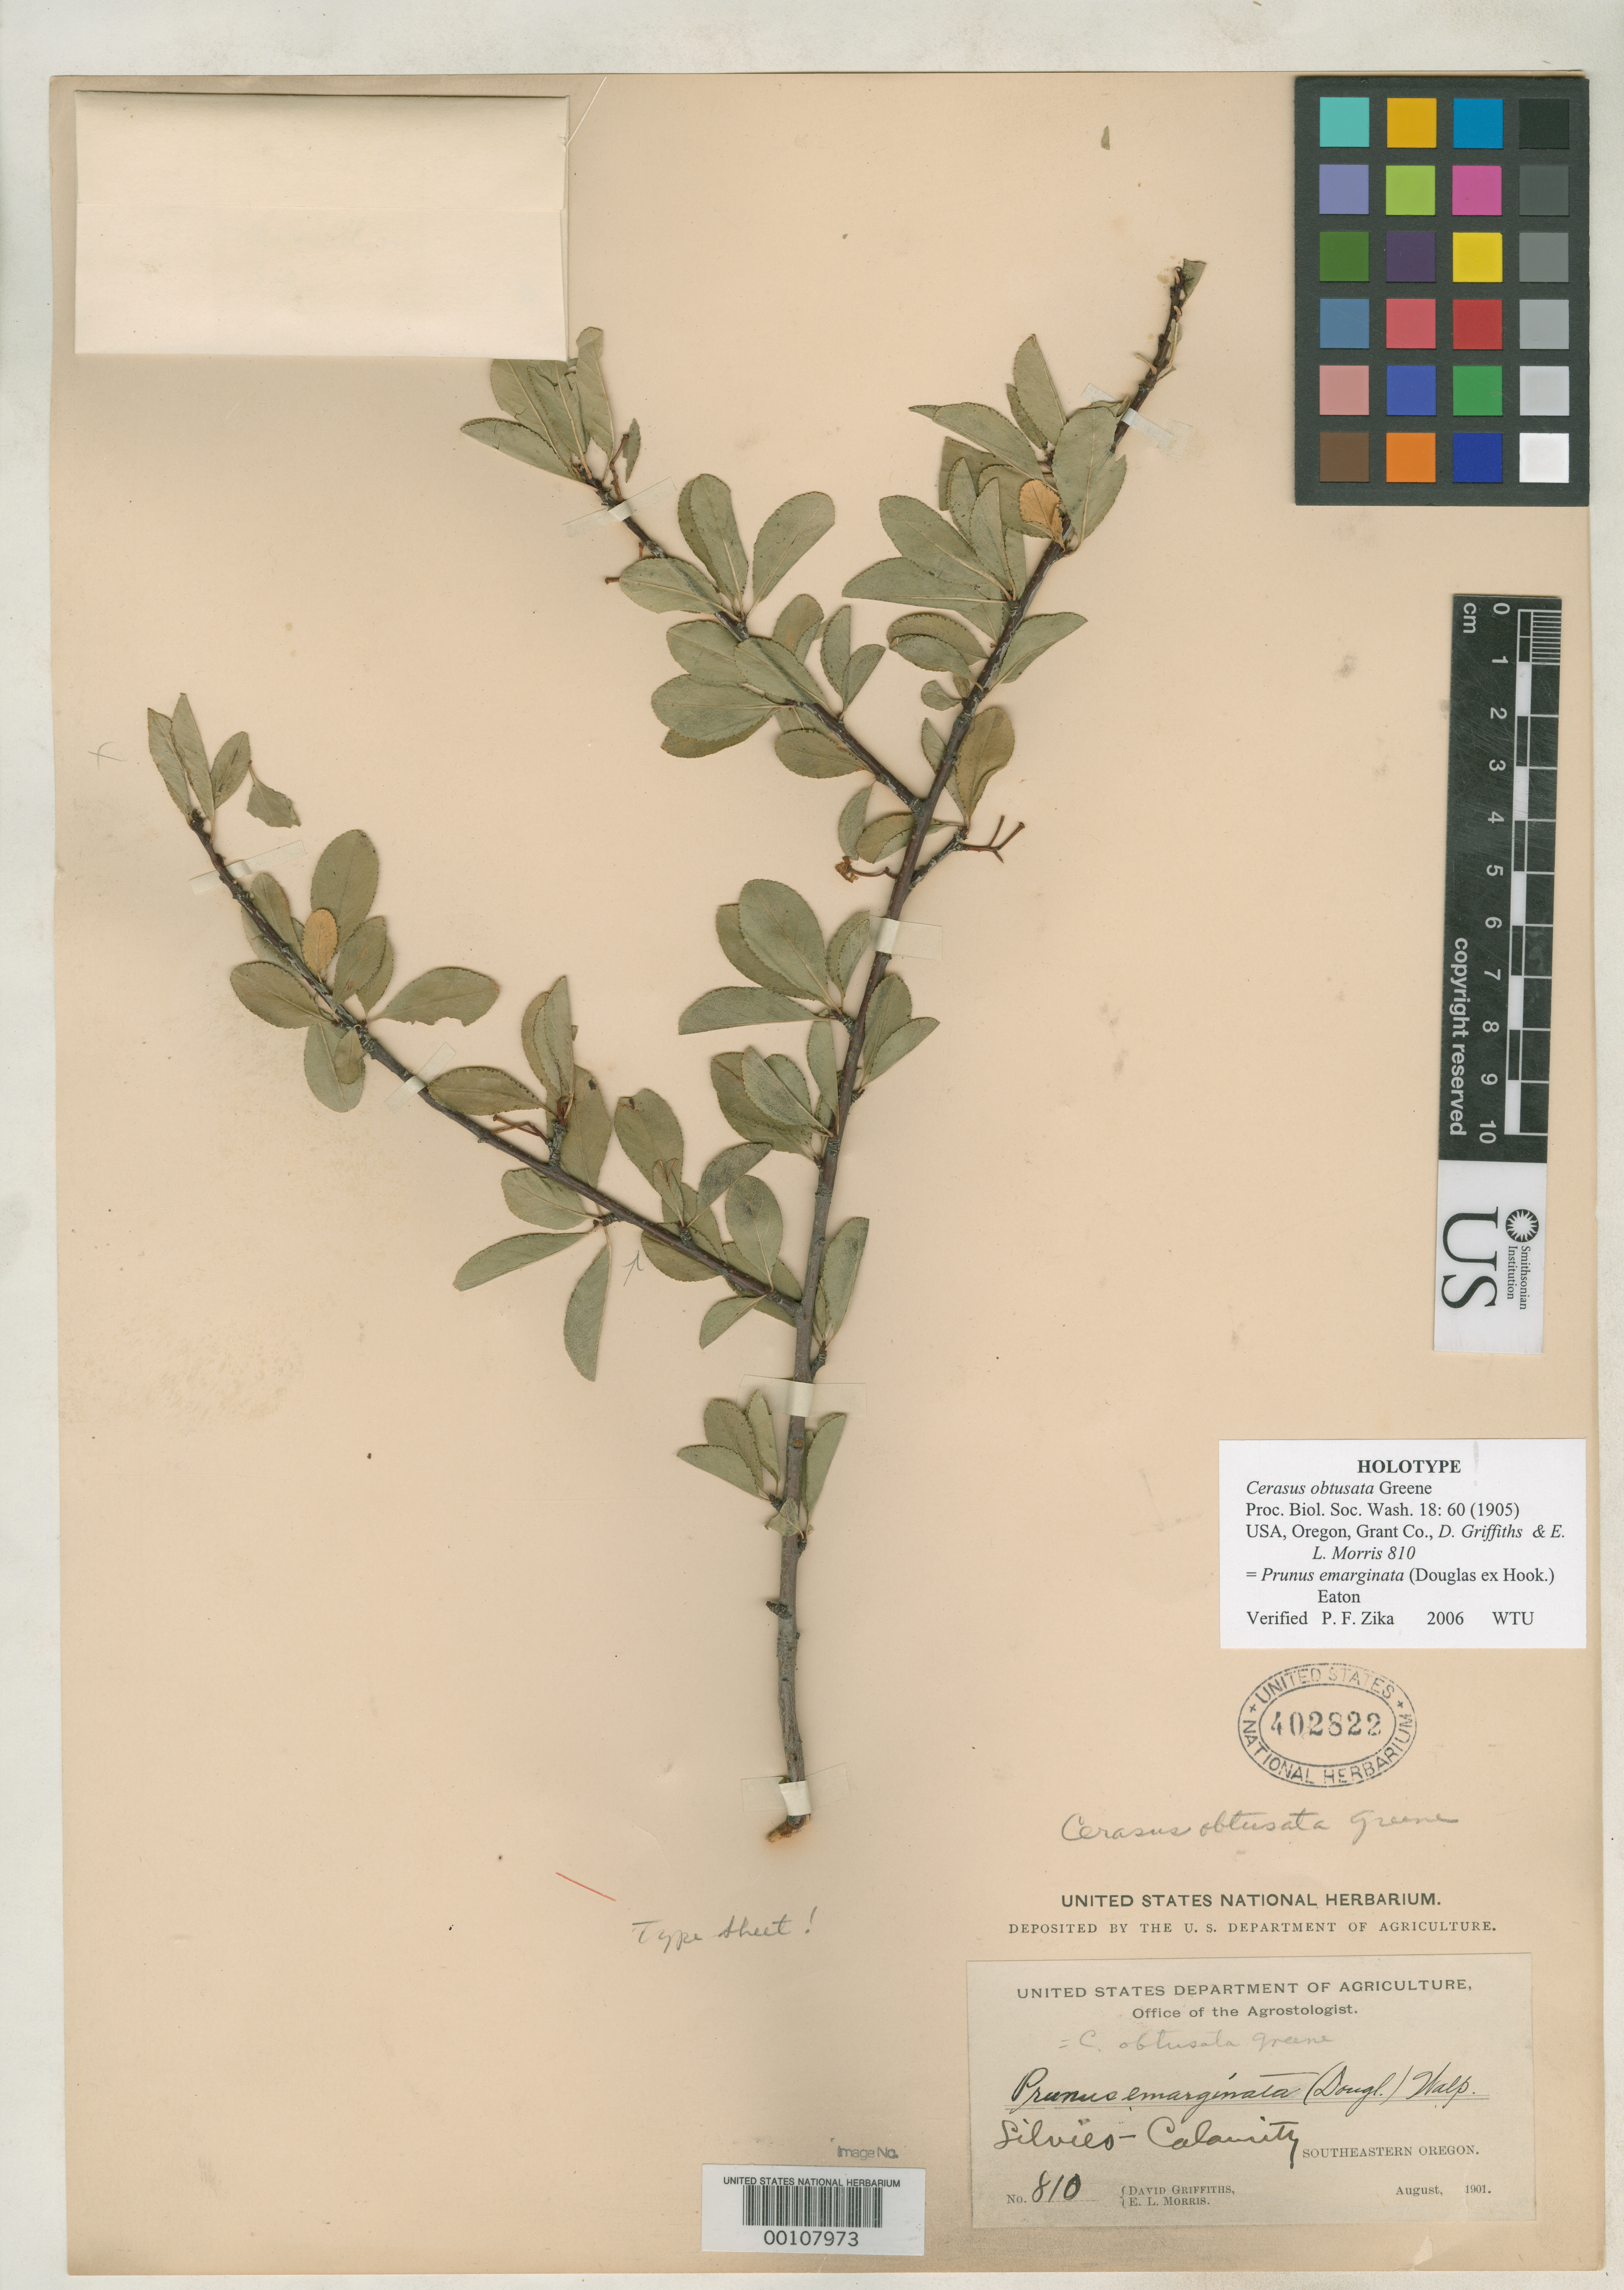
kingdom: Plantae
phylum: Tracheophyta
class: Magnoliopsida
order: Rosales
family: Rosaceae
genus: Cerasus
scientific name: Cerasus obtusata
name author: Greene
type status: Holotype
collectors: D. Griffiths & E. L. Morris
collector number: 810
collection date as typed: Aug 1901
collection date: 1901-08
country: United States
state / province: Oregon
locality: Silvies.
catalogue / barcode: US 402822